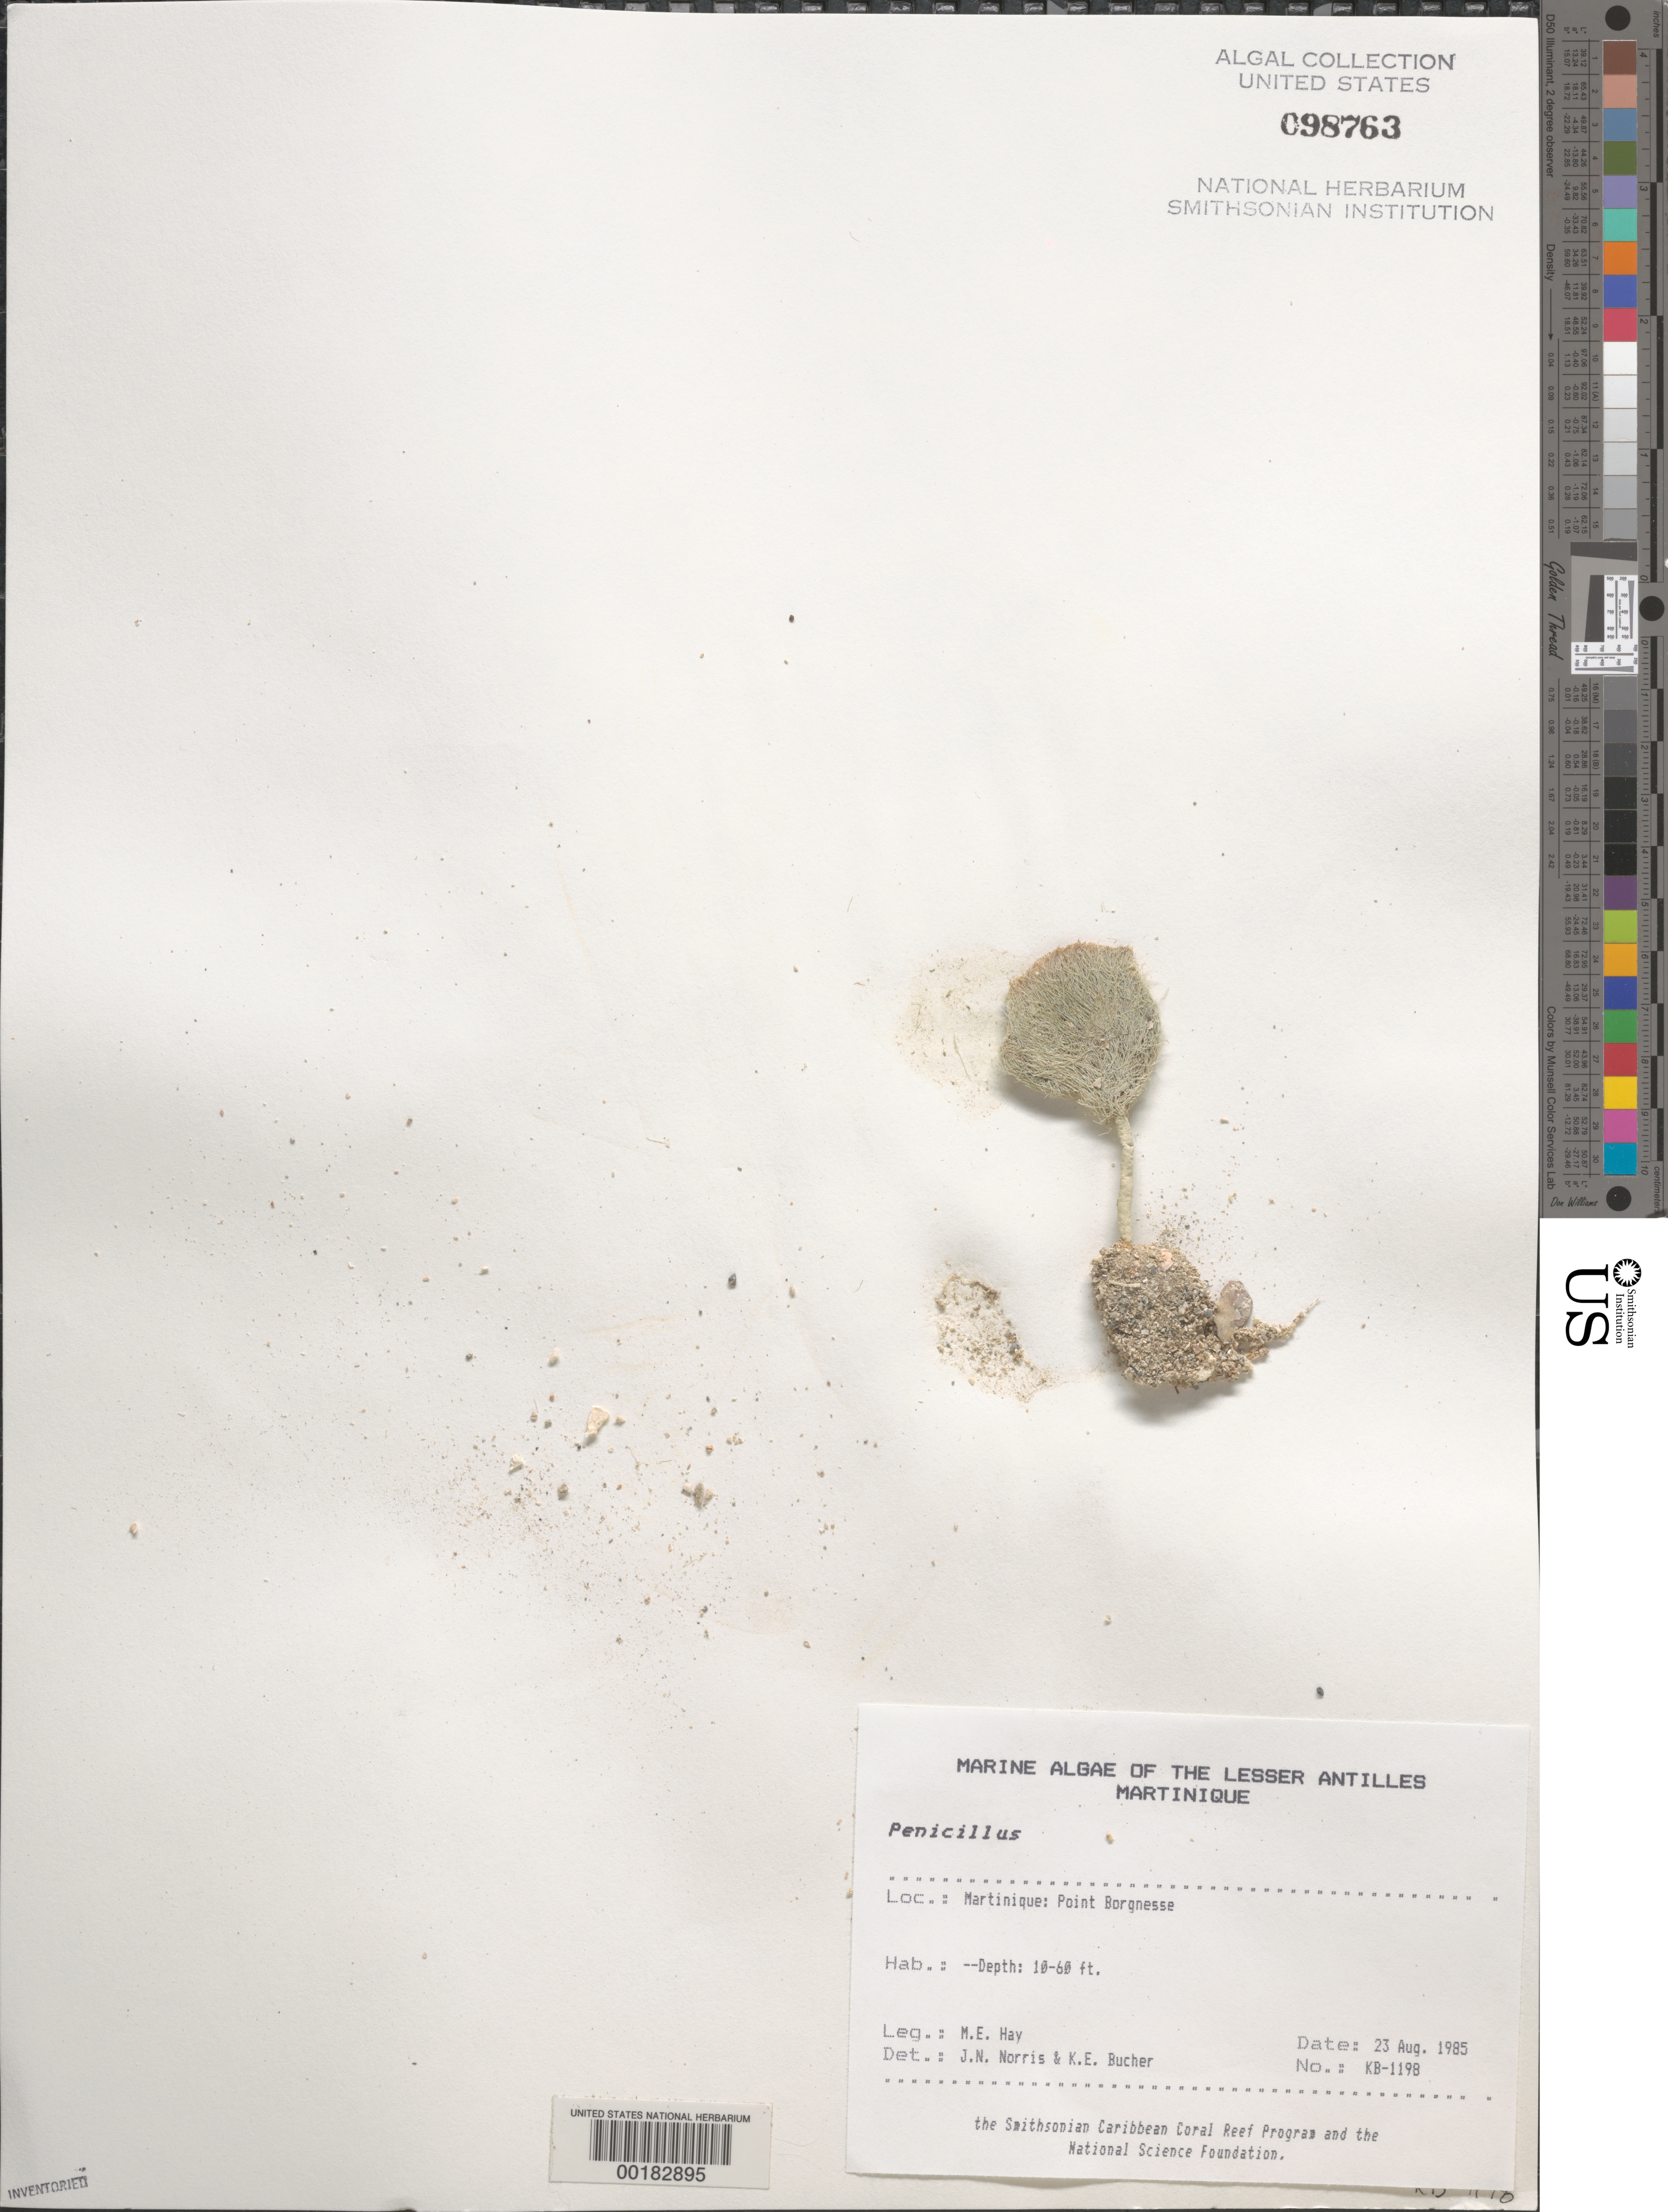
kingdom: Plantae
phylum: Chlorophyta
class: Ulvophyceae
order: Bryopsidales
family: Udoteaceae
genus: Penicillus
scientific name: Penicillus sp.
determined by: Norris, J. N.; Bucher, K. E.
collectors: M. E. Hay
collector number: KB-1198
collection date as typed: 23 Aug 1985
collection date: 1985-08-23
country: Martinique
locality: Pointe Borgnesse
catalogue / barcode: US 98763